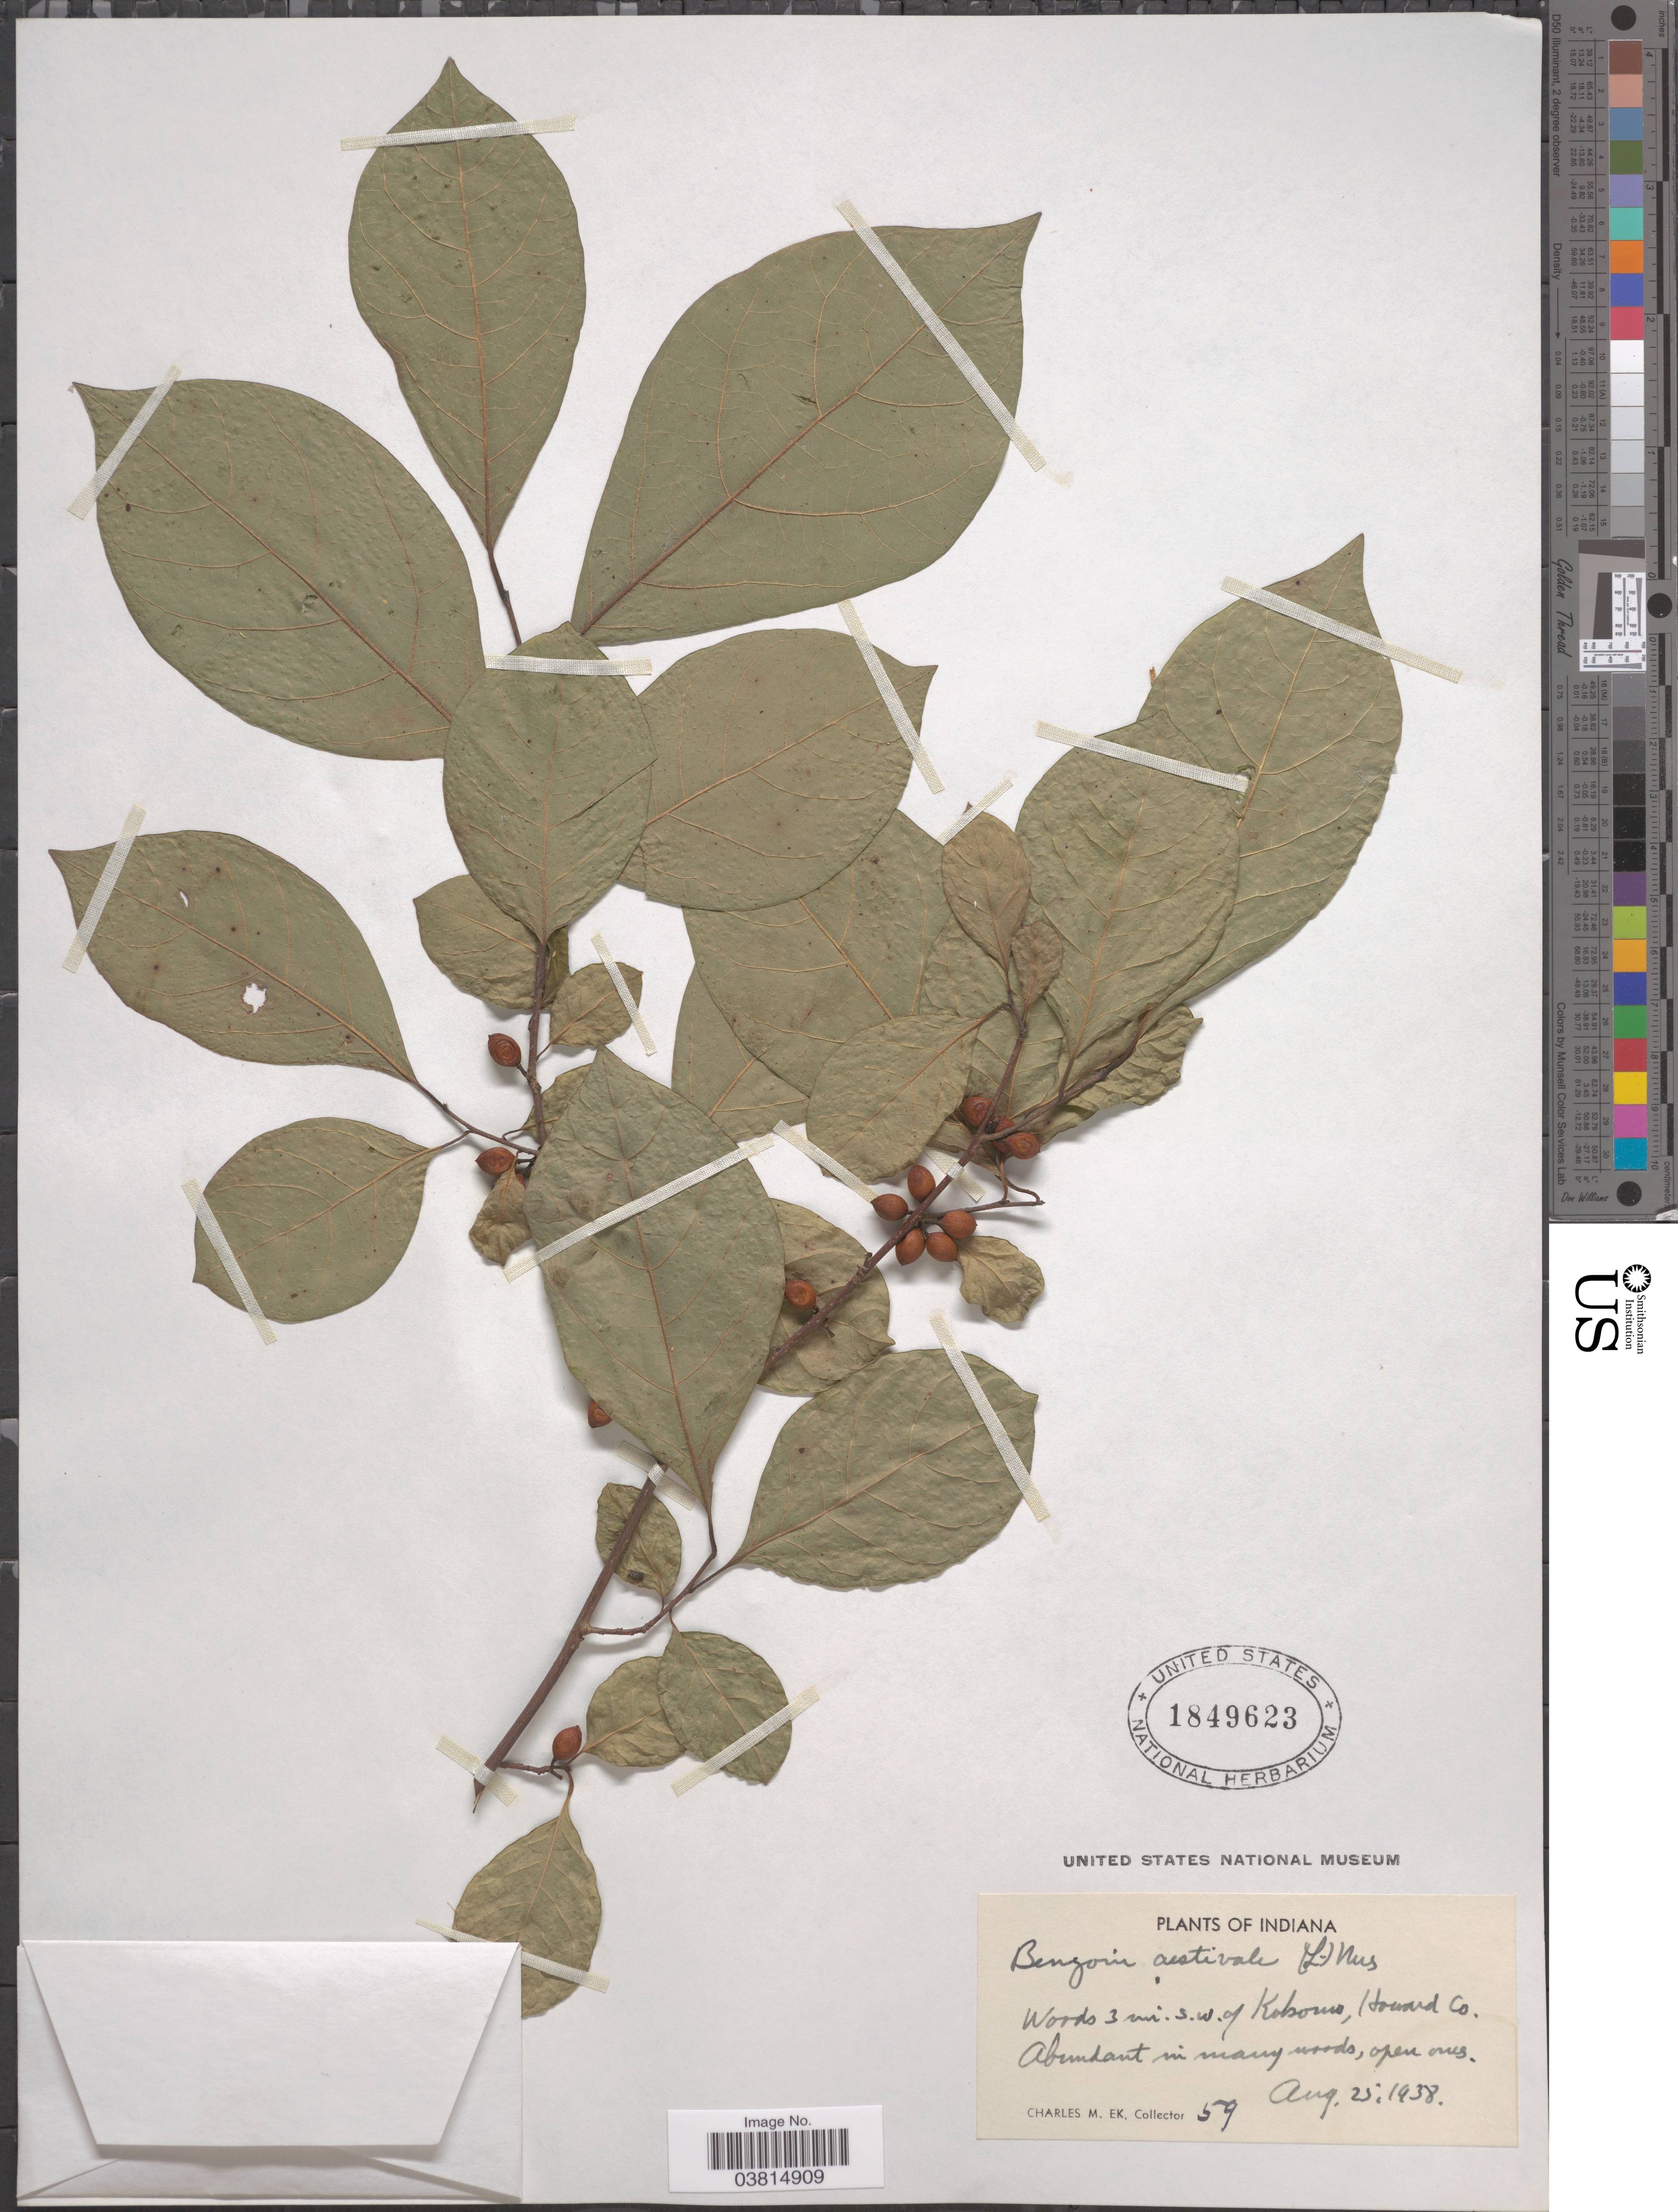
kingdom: Plantae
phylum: Tracheophyta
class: Magnoliopsida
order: Laurales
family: Lauraceae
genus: Lindera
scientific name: Lindera benzoin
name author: (L.) Blume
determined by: Strong, Mark T., (BOT), Smithsonian Institution - National Museum of Natural History (UNITED STATES)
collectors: C. Ek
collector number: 59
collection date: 1938-08-25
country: United States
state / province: Indiana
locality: Woods 3 mi. s.w. of Kokomo, Howard Co.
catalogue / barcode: US 1849623